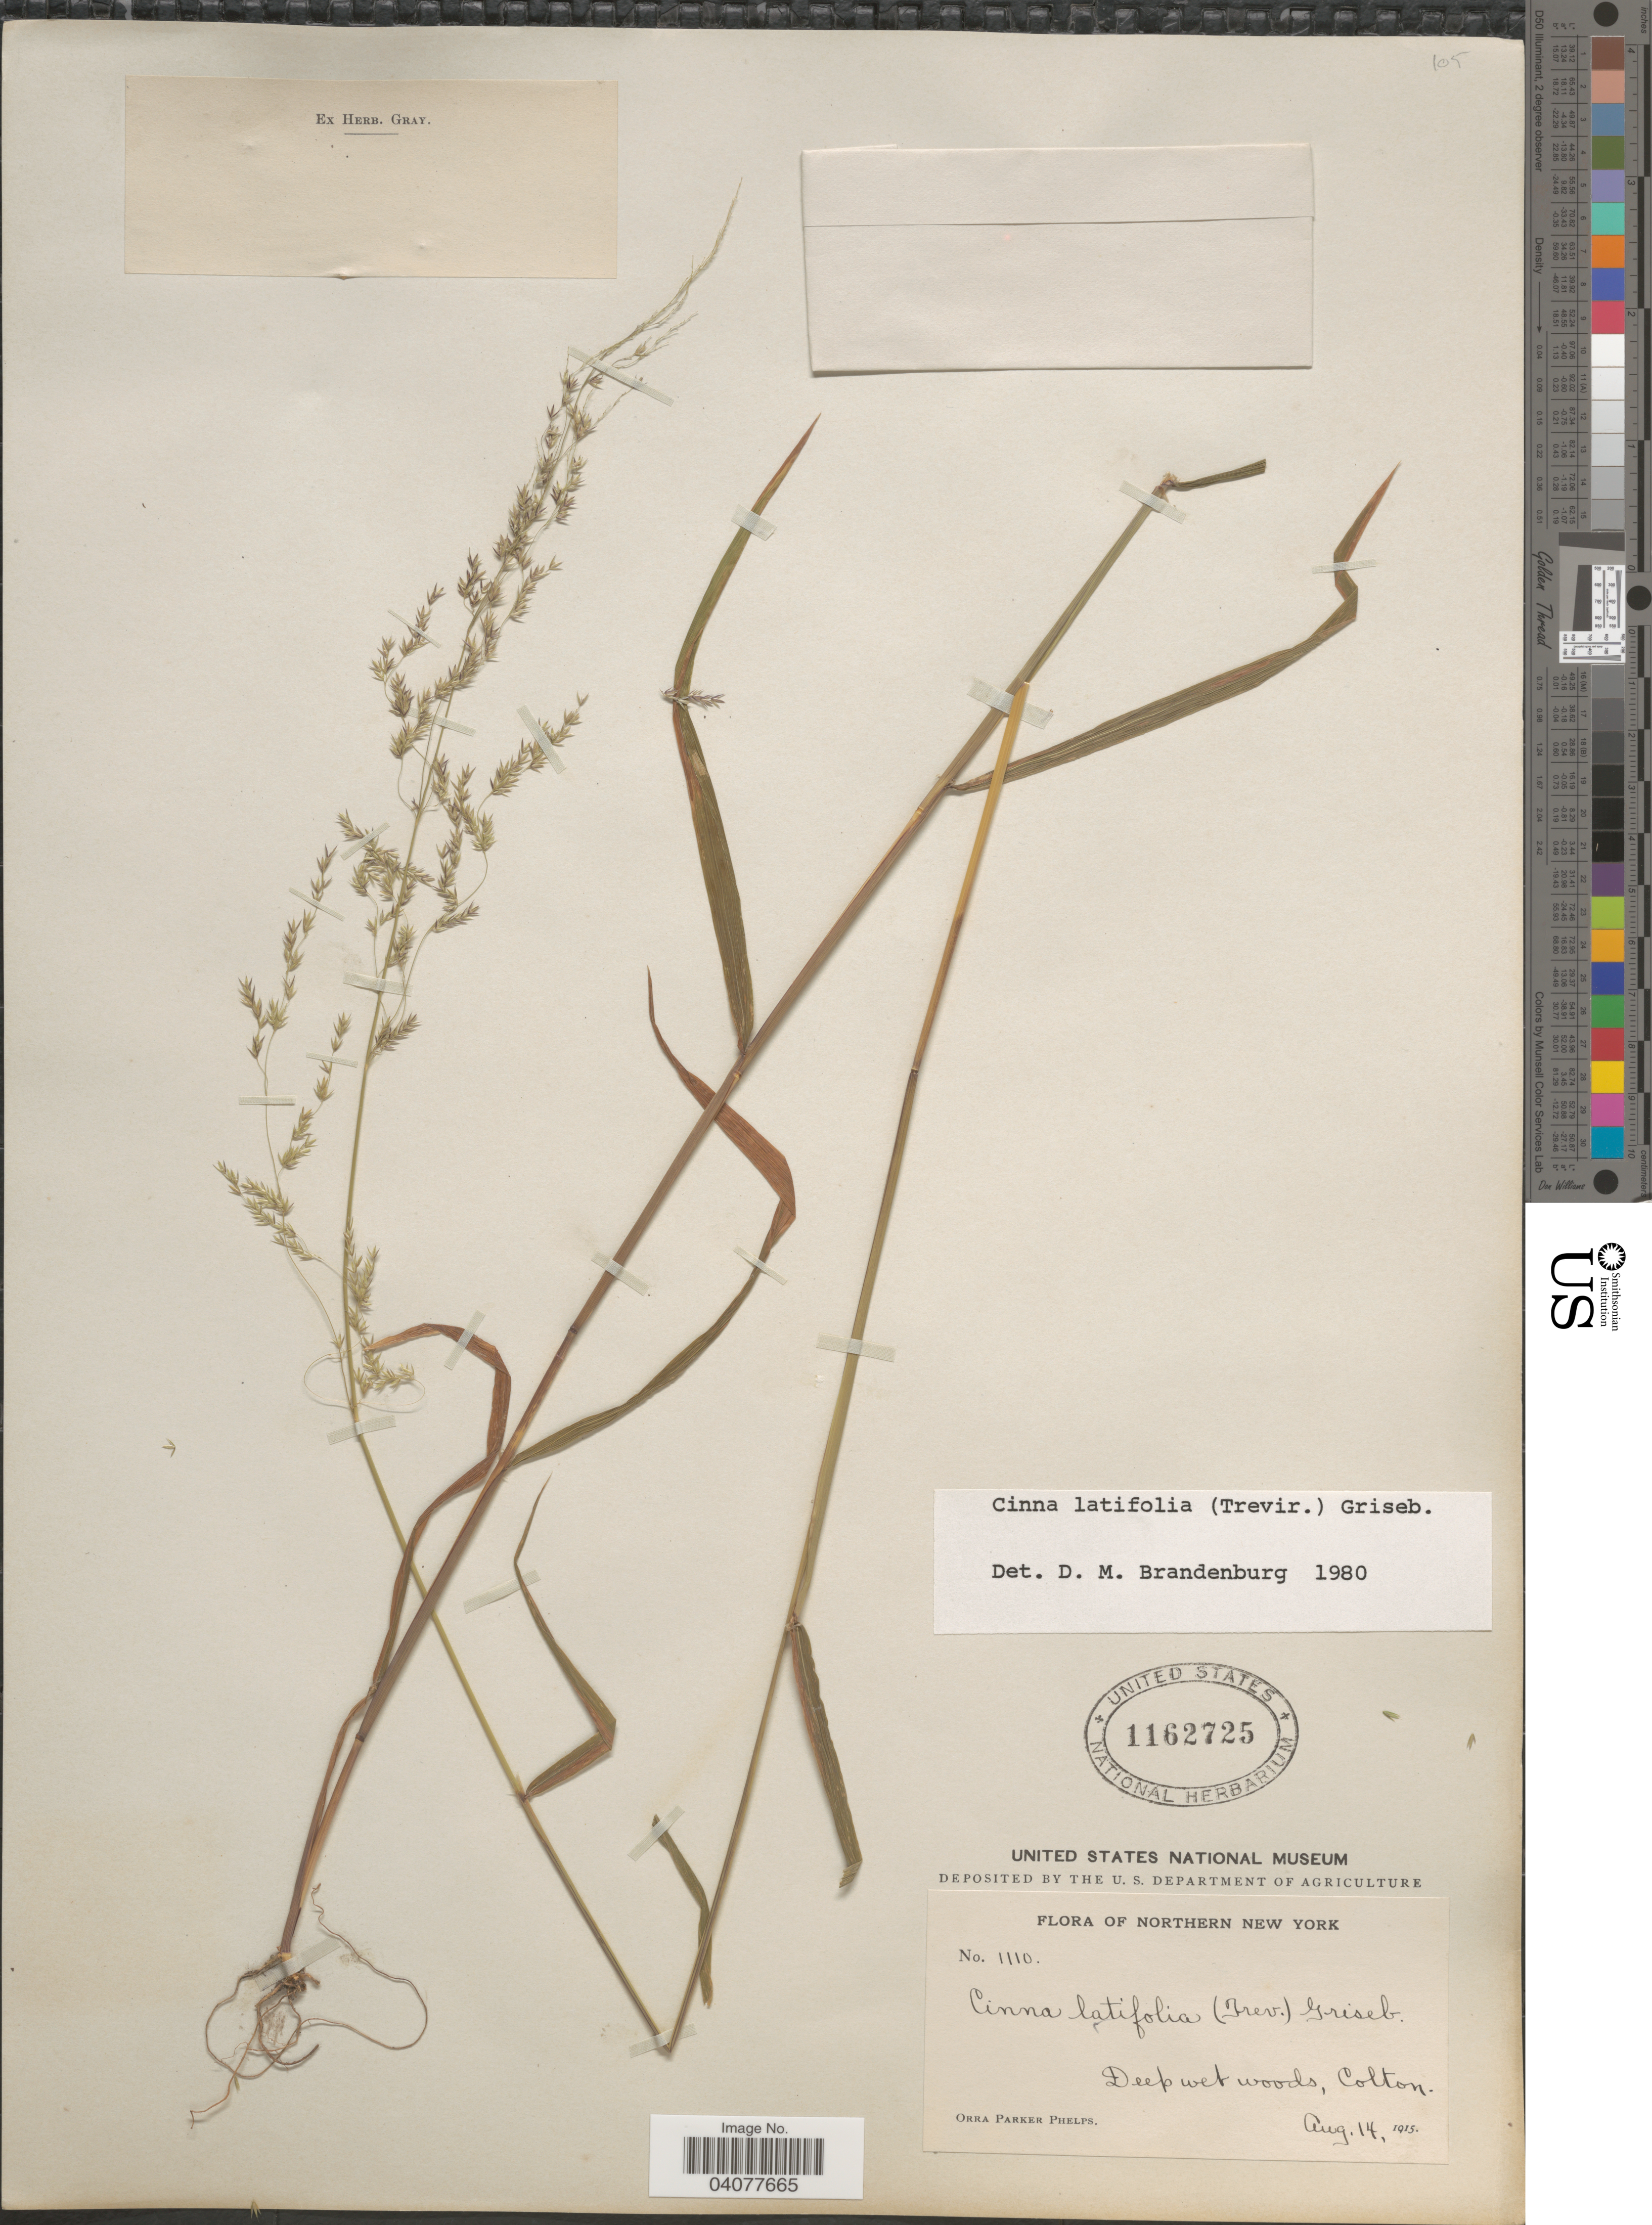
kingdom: Plantae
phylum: Tracheophyta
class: Liliopsida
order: Poales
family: Poaceae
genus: Cinna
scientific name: Cinna latifolia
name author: (Trevir. ex Goeppert) Griseb.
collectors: O. P. Phelps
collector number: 1110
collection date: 1915-08-14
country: United States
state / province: New York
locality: Northern New York. Deep wet woods, Colton.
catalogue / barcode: US 1162725